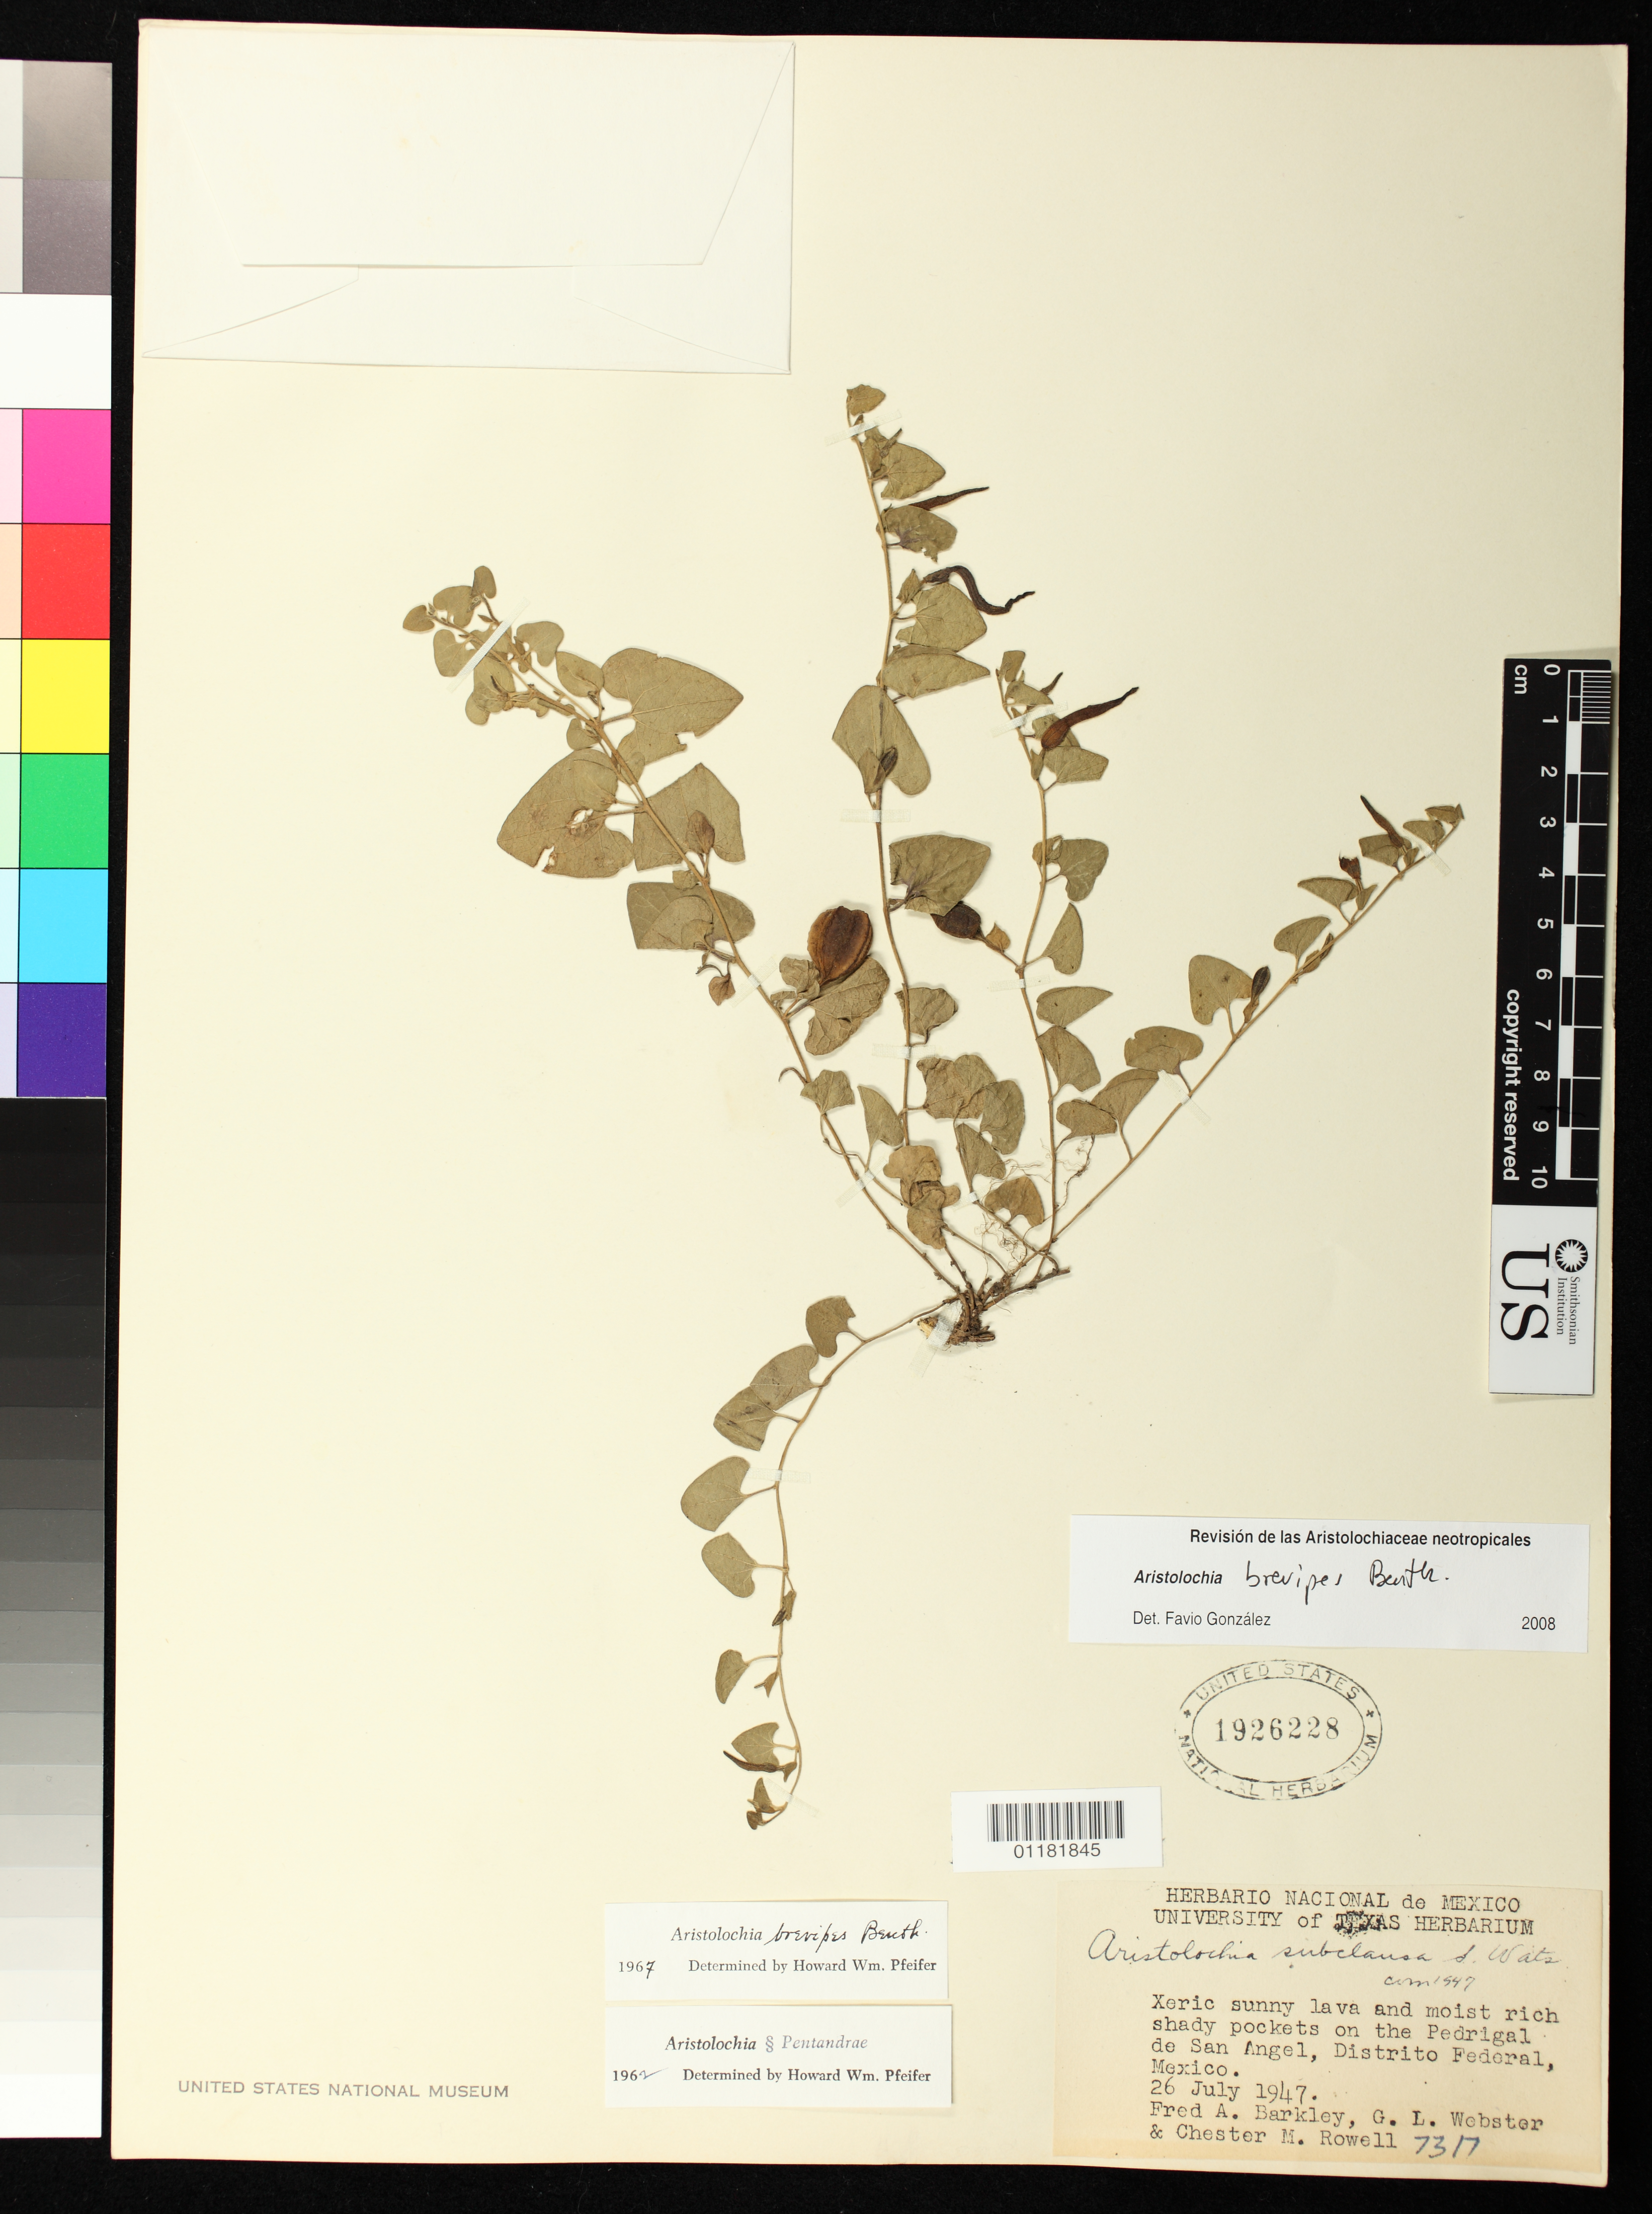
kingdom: Plantae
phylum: Tracheophyta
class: Magnoliopsida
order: Piperales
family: Aristolochiaceae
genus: Aristolochia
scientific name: Aristolochia brevipes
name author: Benth.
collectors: F. A. Barkley, G. L. Webster & C. M. Rowell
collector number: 7317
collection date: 1947-07-26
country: Mexico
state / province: Distrito Federal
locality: Xeric sunny lava and moist rich shady pockets on the Pedrigal de San Angel, Distrito Federal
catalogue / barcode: US 1926228